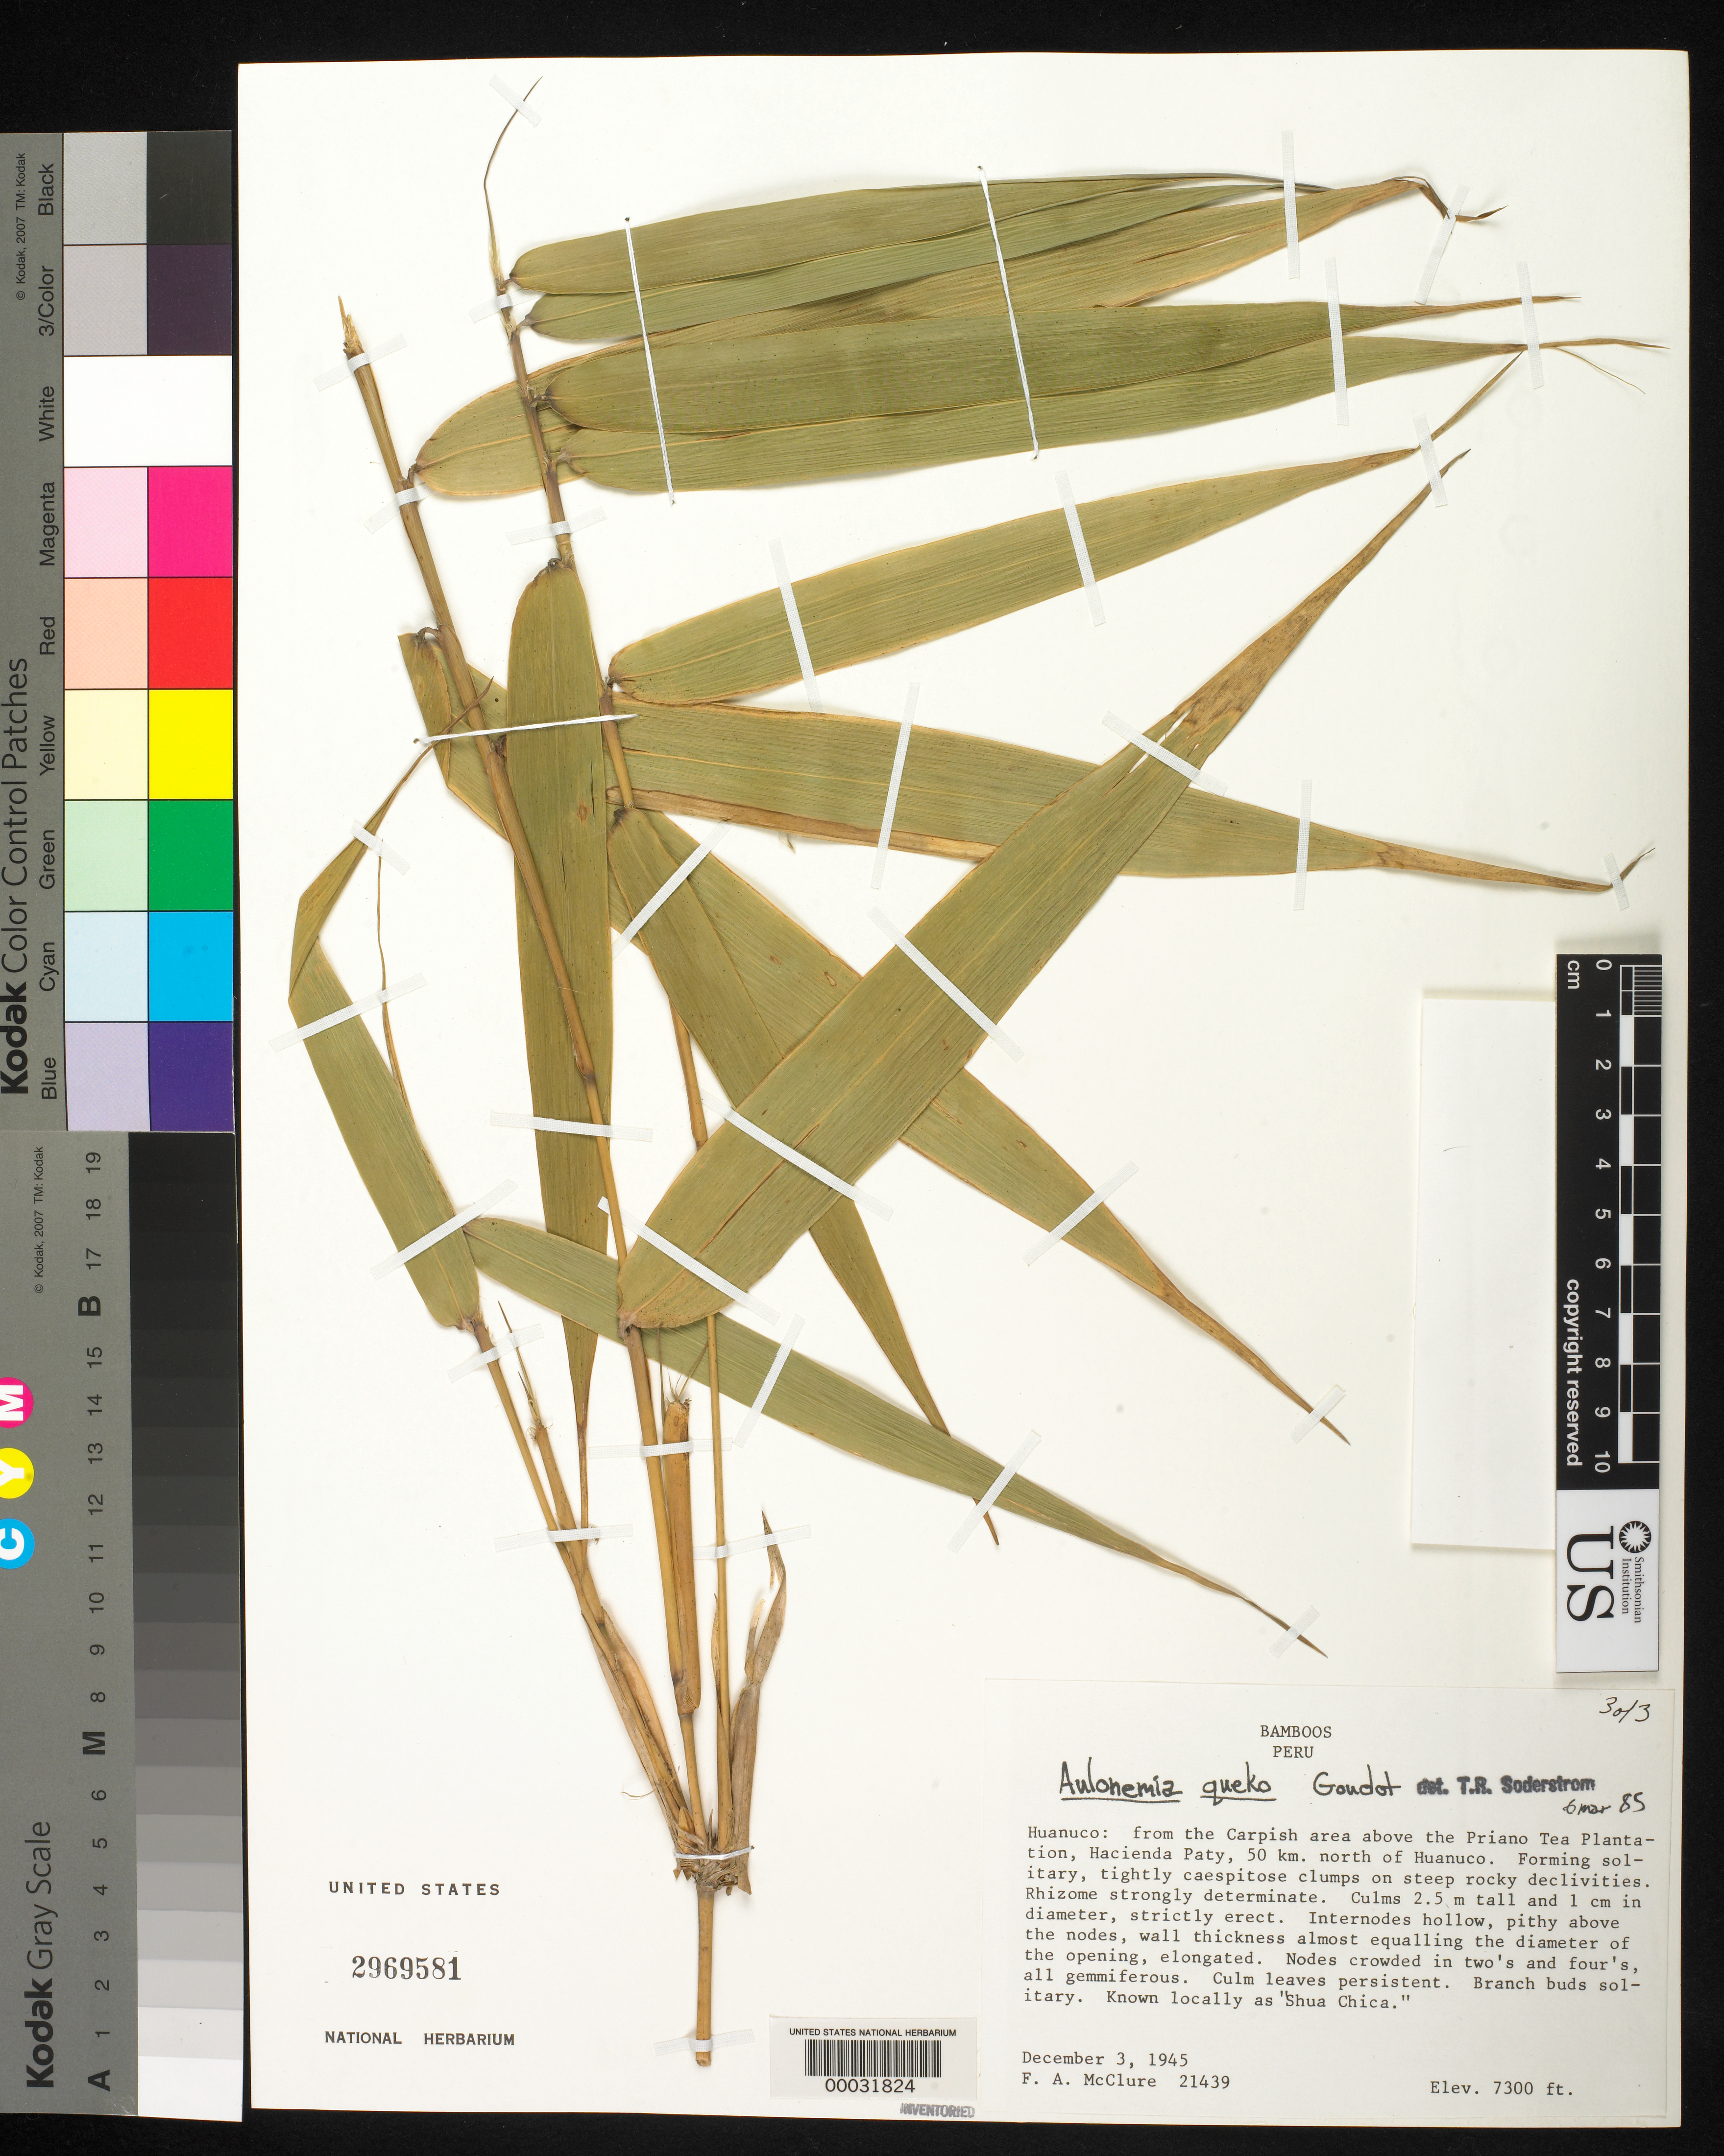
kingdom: Plantae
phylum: Tracheophyta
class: Liliopsida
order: Poales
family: Poaceae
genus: Aulonemia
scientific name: Aulonemia queko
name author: Goudot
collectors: F. A. McClure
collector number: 21439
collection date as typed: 03 Dec 1945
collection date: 1945-12-03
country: Peru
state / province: Huánuco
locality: Carpish area, Priano Tea Plantation, Hacienda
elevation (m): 2227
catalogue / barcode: US 2969581